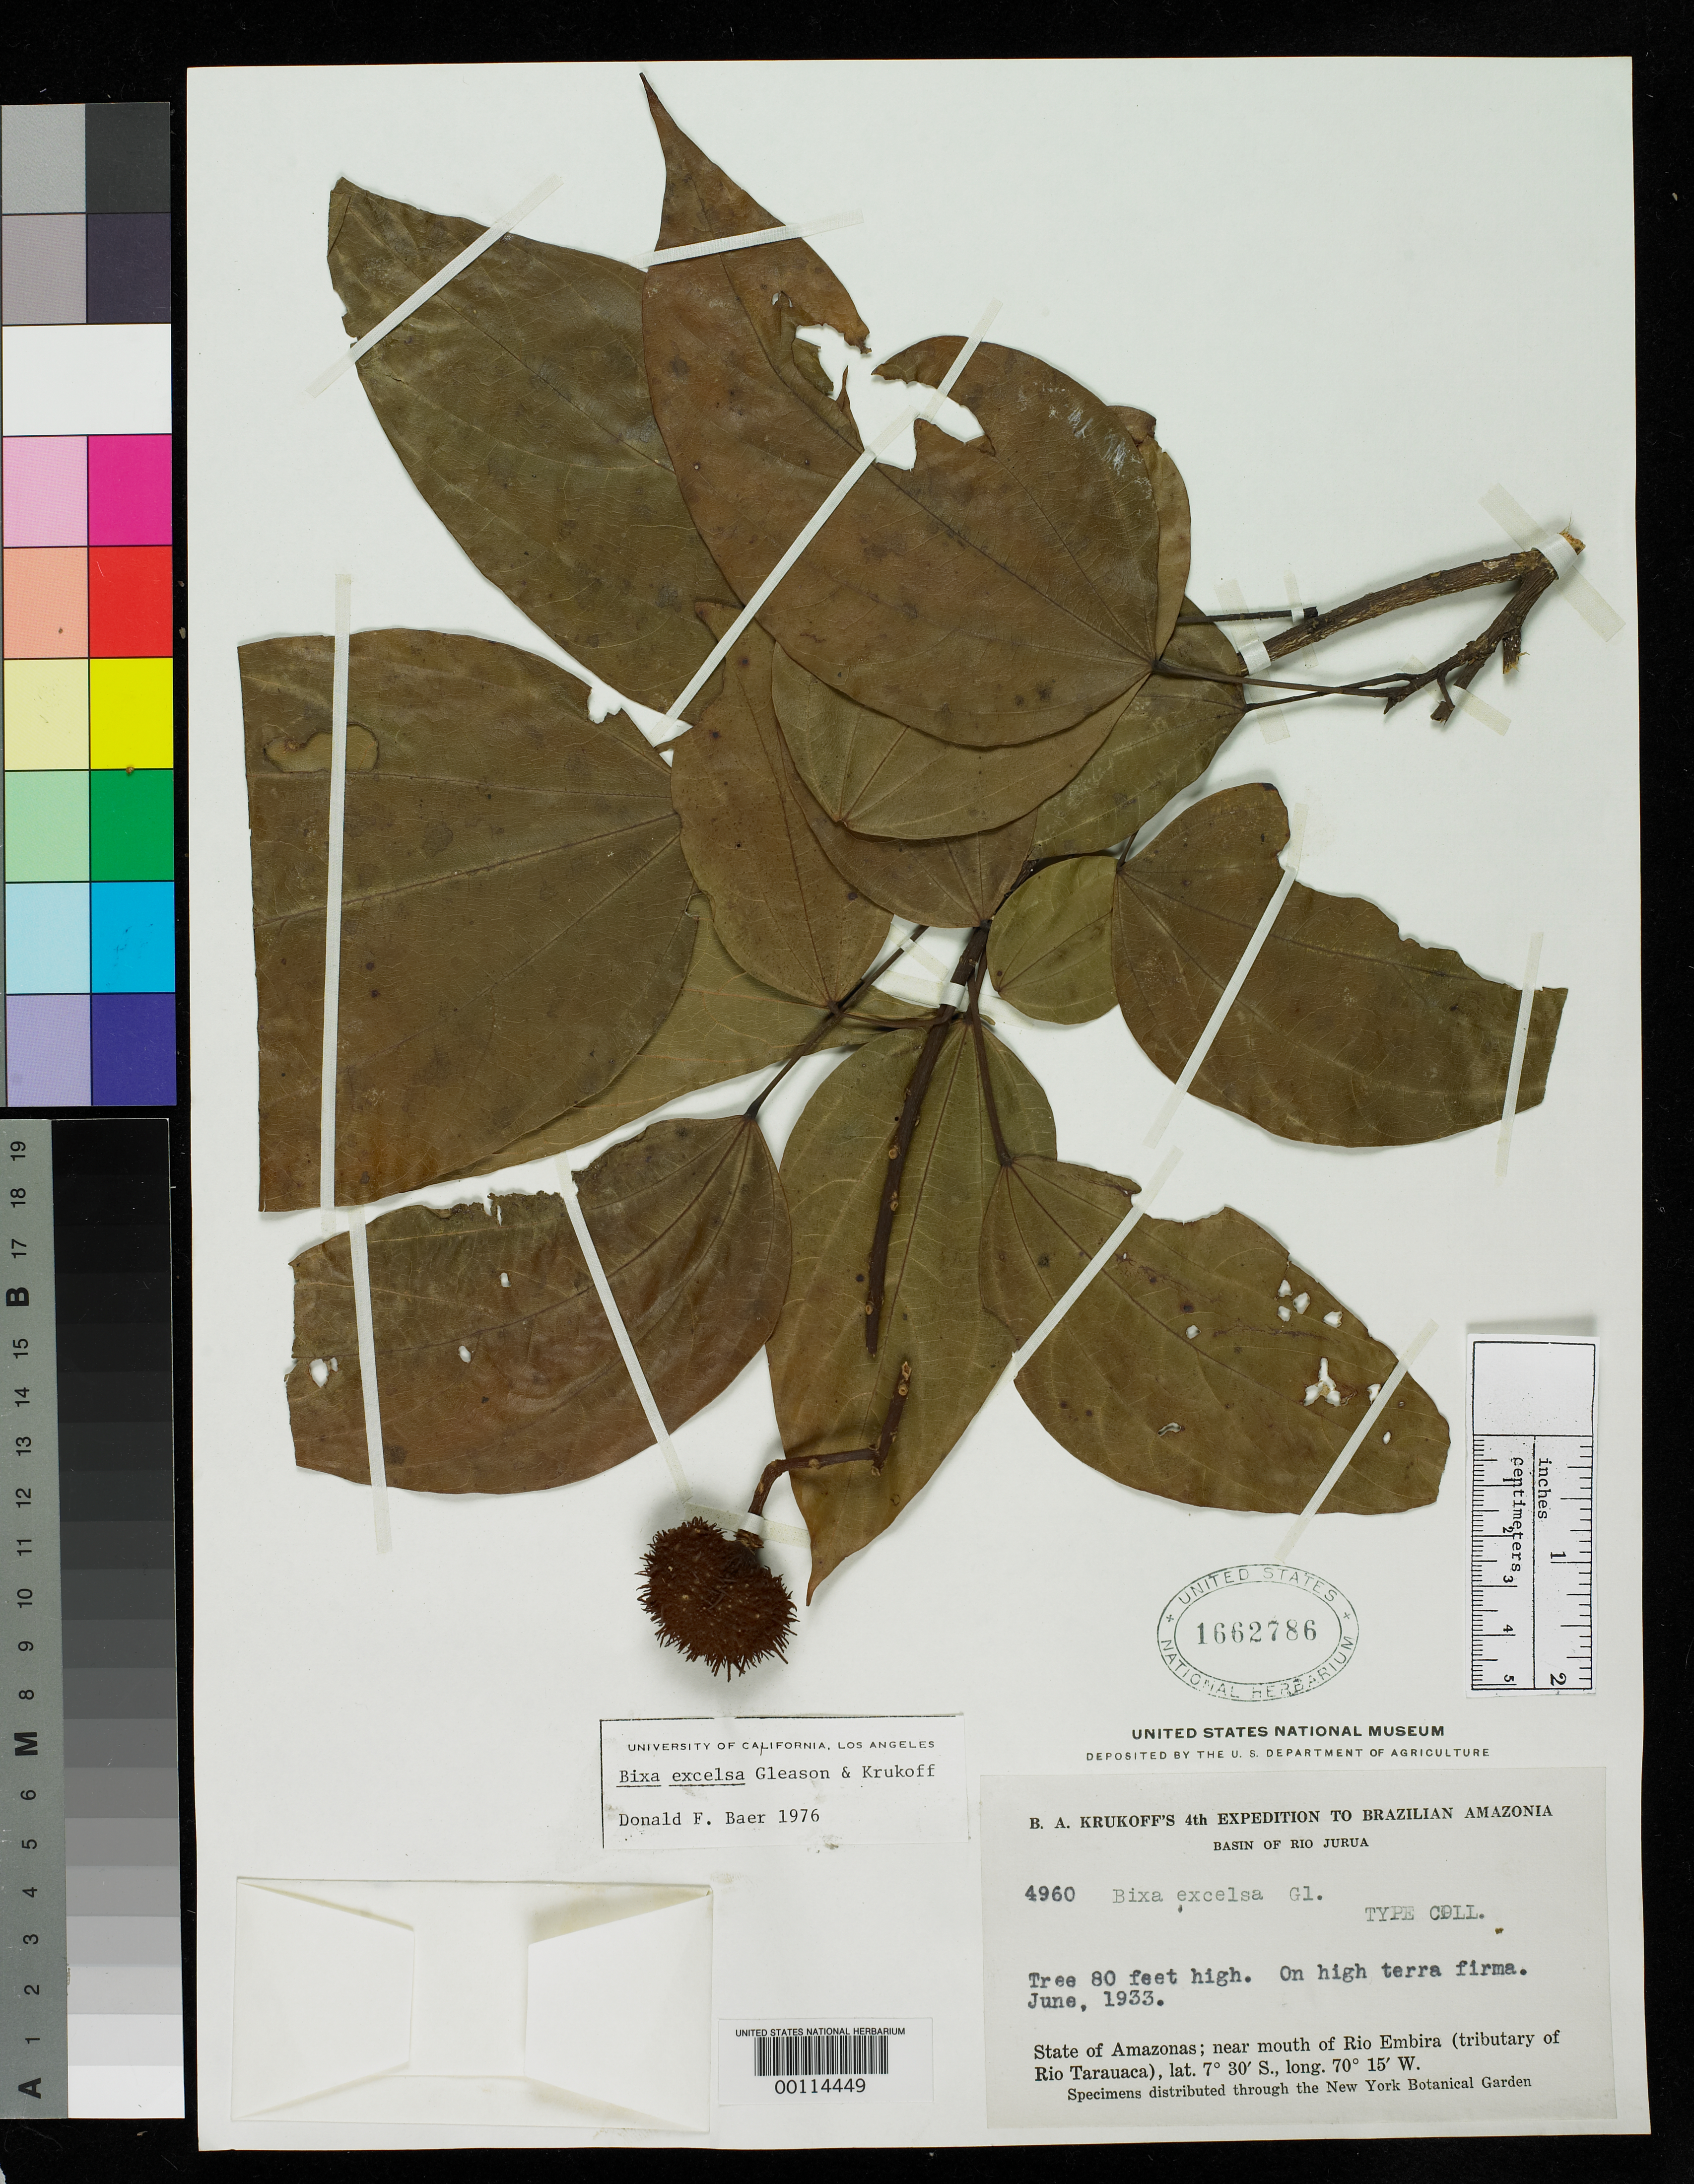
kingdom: Plantae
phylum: Tracheophyta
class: Magnoliopsida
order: Malvales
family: Bixaceae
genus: Bixa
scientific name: Bixa excelsa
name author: Gleason & Krukoff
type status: Isotype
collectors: B. A. Krukoff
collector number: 4960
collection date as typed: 21 Jun 1933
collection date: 1933-06-21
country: Brazil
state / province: Amazonas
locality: Mouth of Rio Embira.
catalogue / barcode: US 1662786